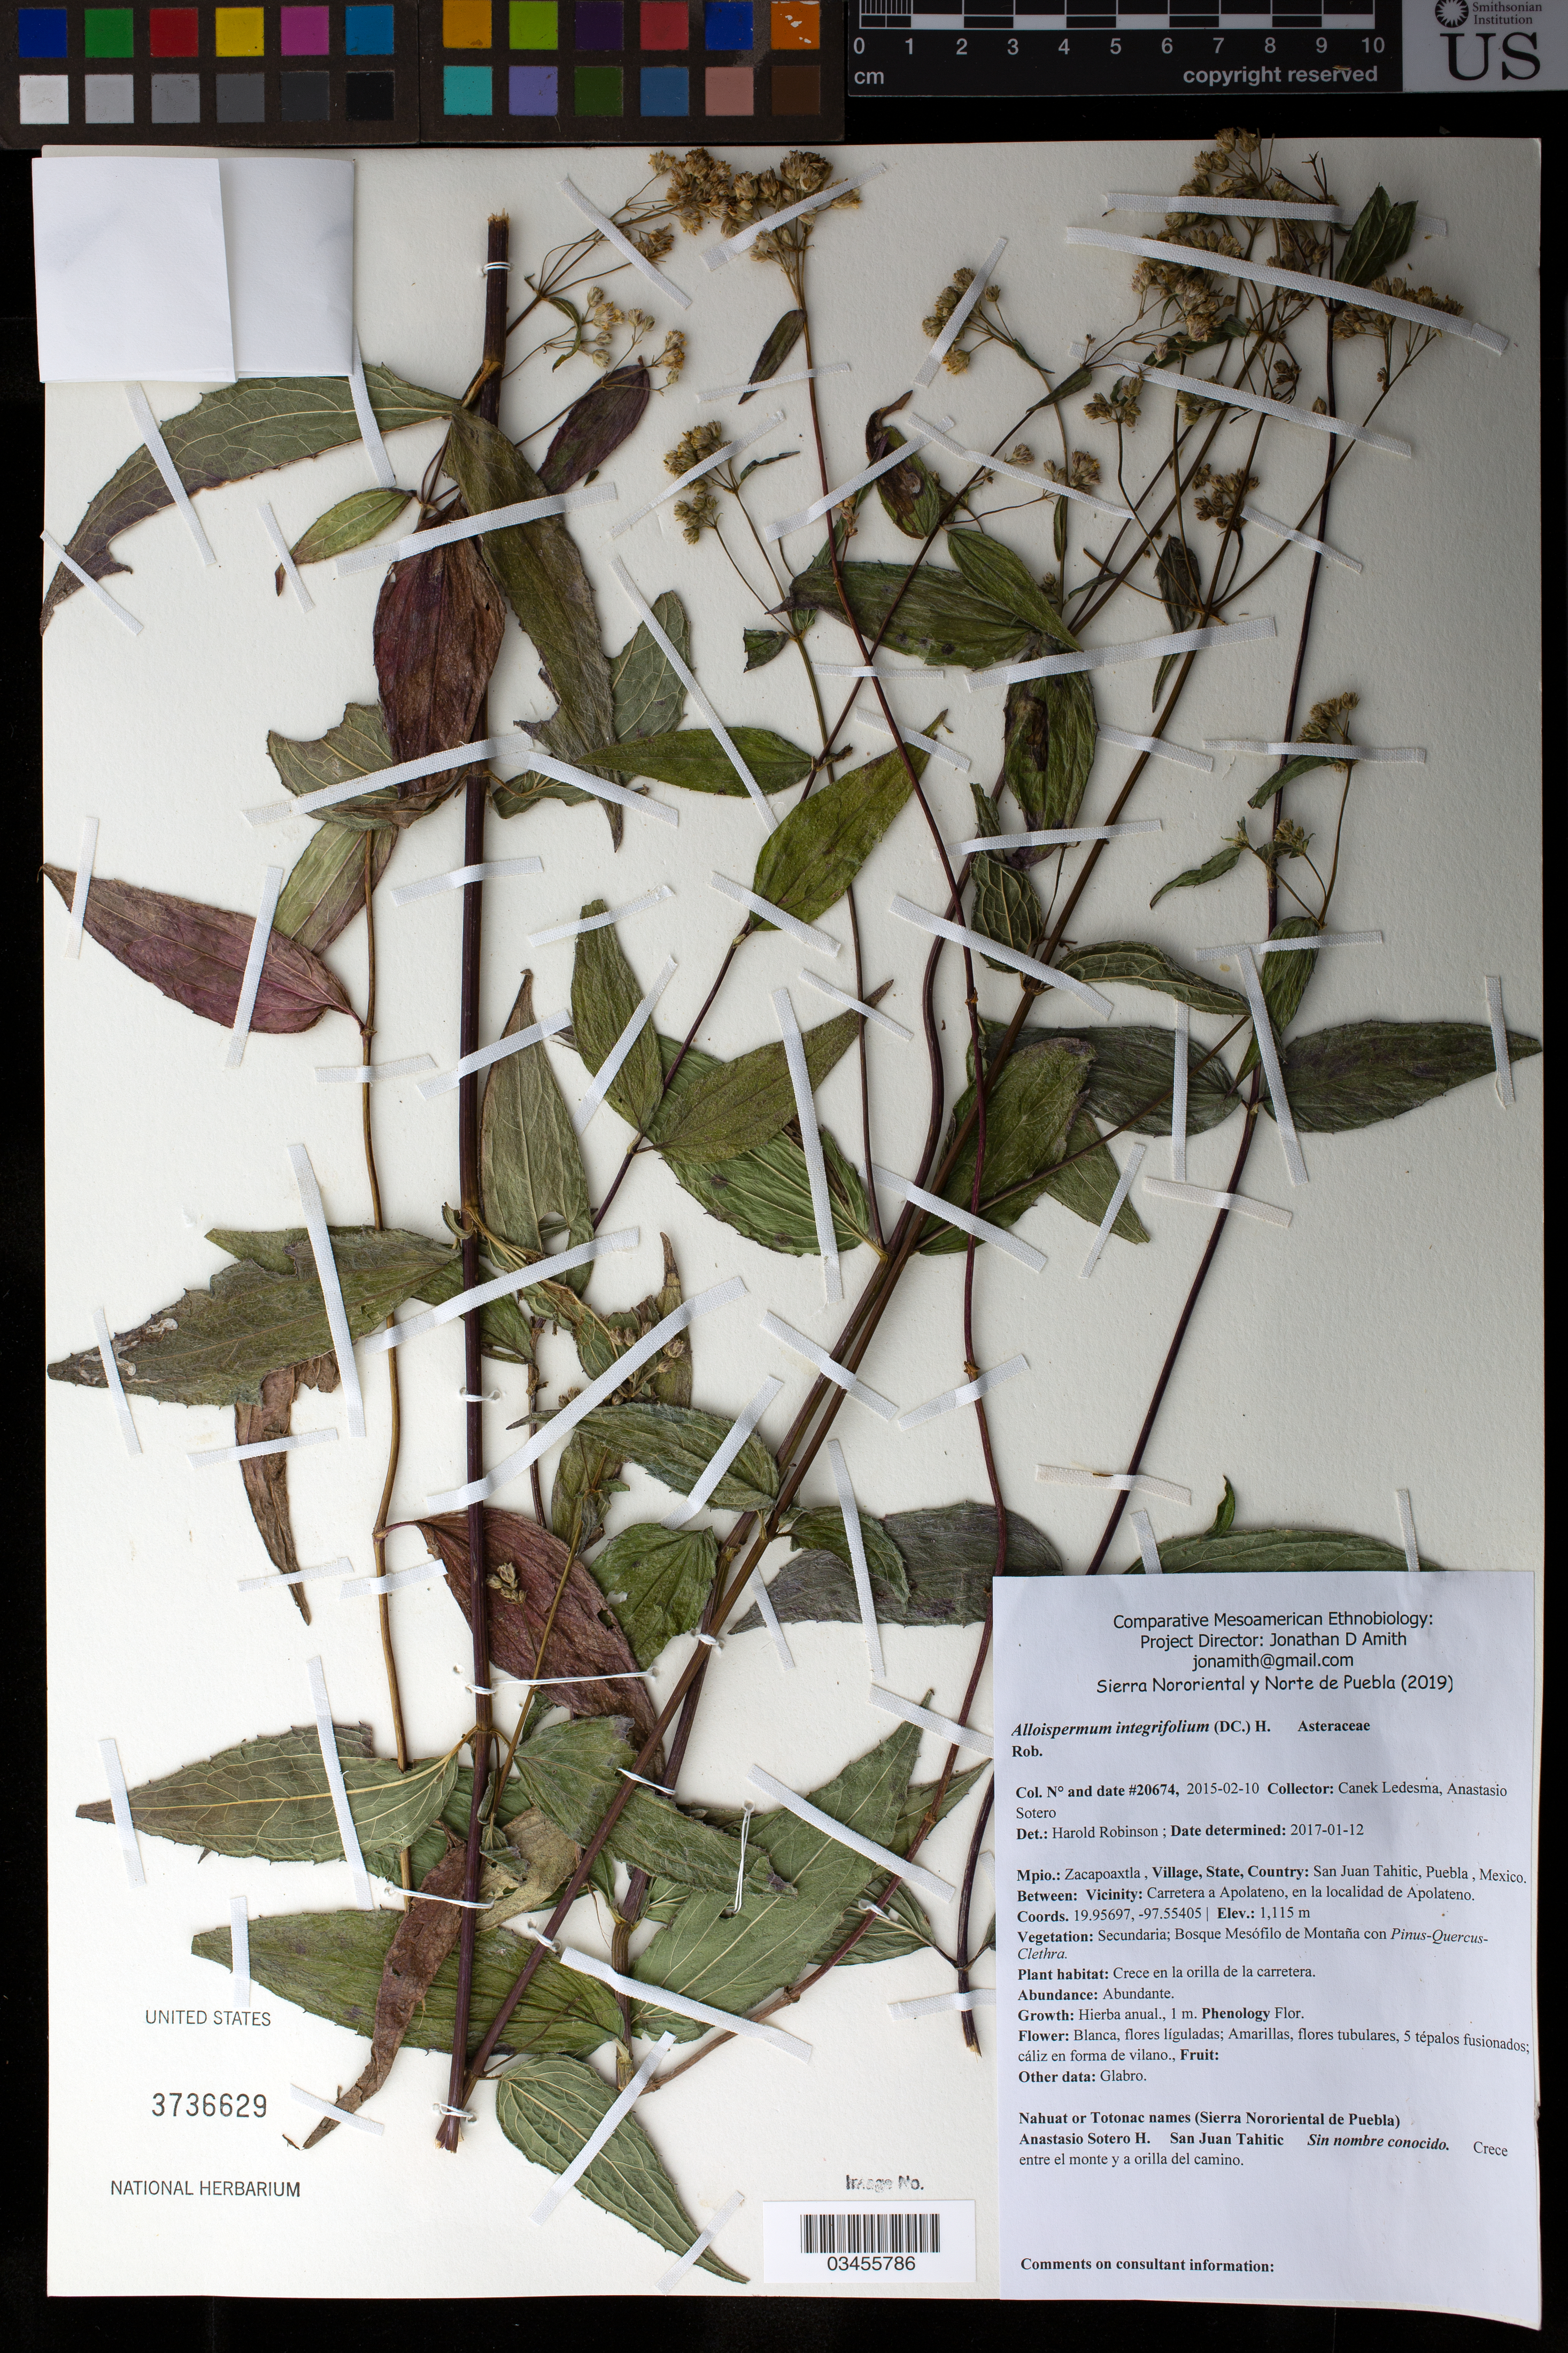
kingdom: Plantae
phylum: Tracheophyta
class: Magnoliopsida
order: Asterales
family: Asteraceae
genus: Alloispermum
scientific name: Alloispermum integrifolium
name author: (DC.) H. Rob.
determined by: Robinson, Harold E., (US)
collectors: Canek Ledesma C. & A. Sotero H.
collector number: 20674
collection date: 2015-02-10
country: México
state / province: Puebla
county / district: Zacapoaxtla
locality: PUEBLO: San Juan Tahitic; LOCALIDAD EXACTA: Carretera a Apolateno, en la localidad de Apolateno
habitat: Bosque mesófilo de montaña con Pinus-Quercus-Clethra | Crece en la orilla de la carretera.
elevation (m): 1115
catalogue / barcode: US 3736629